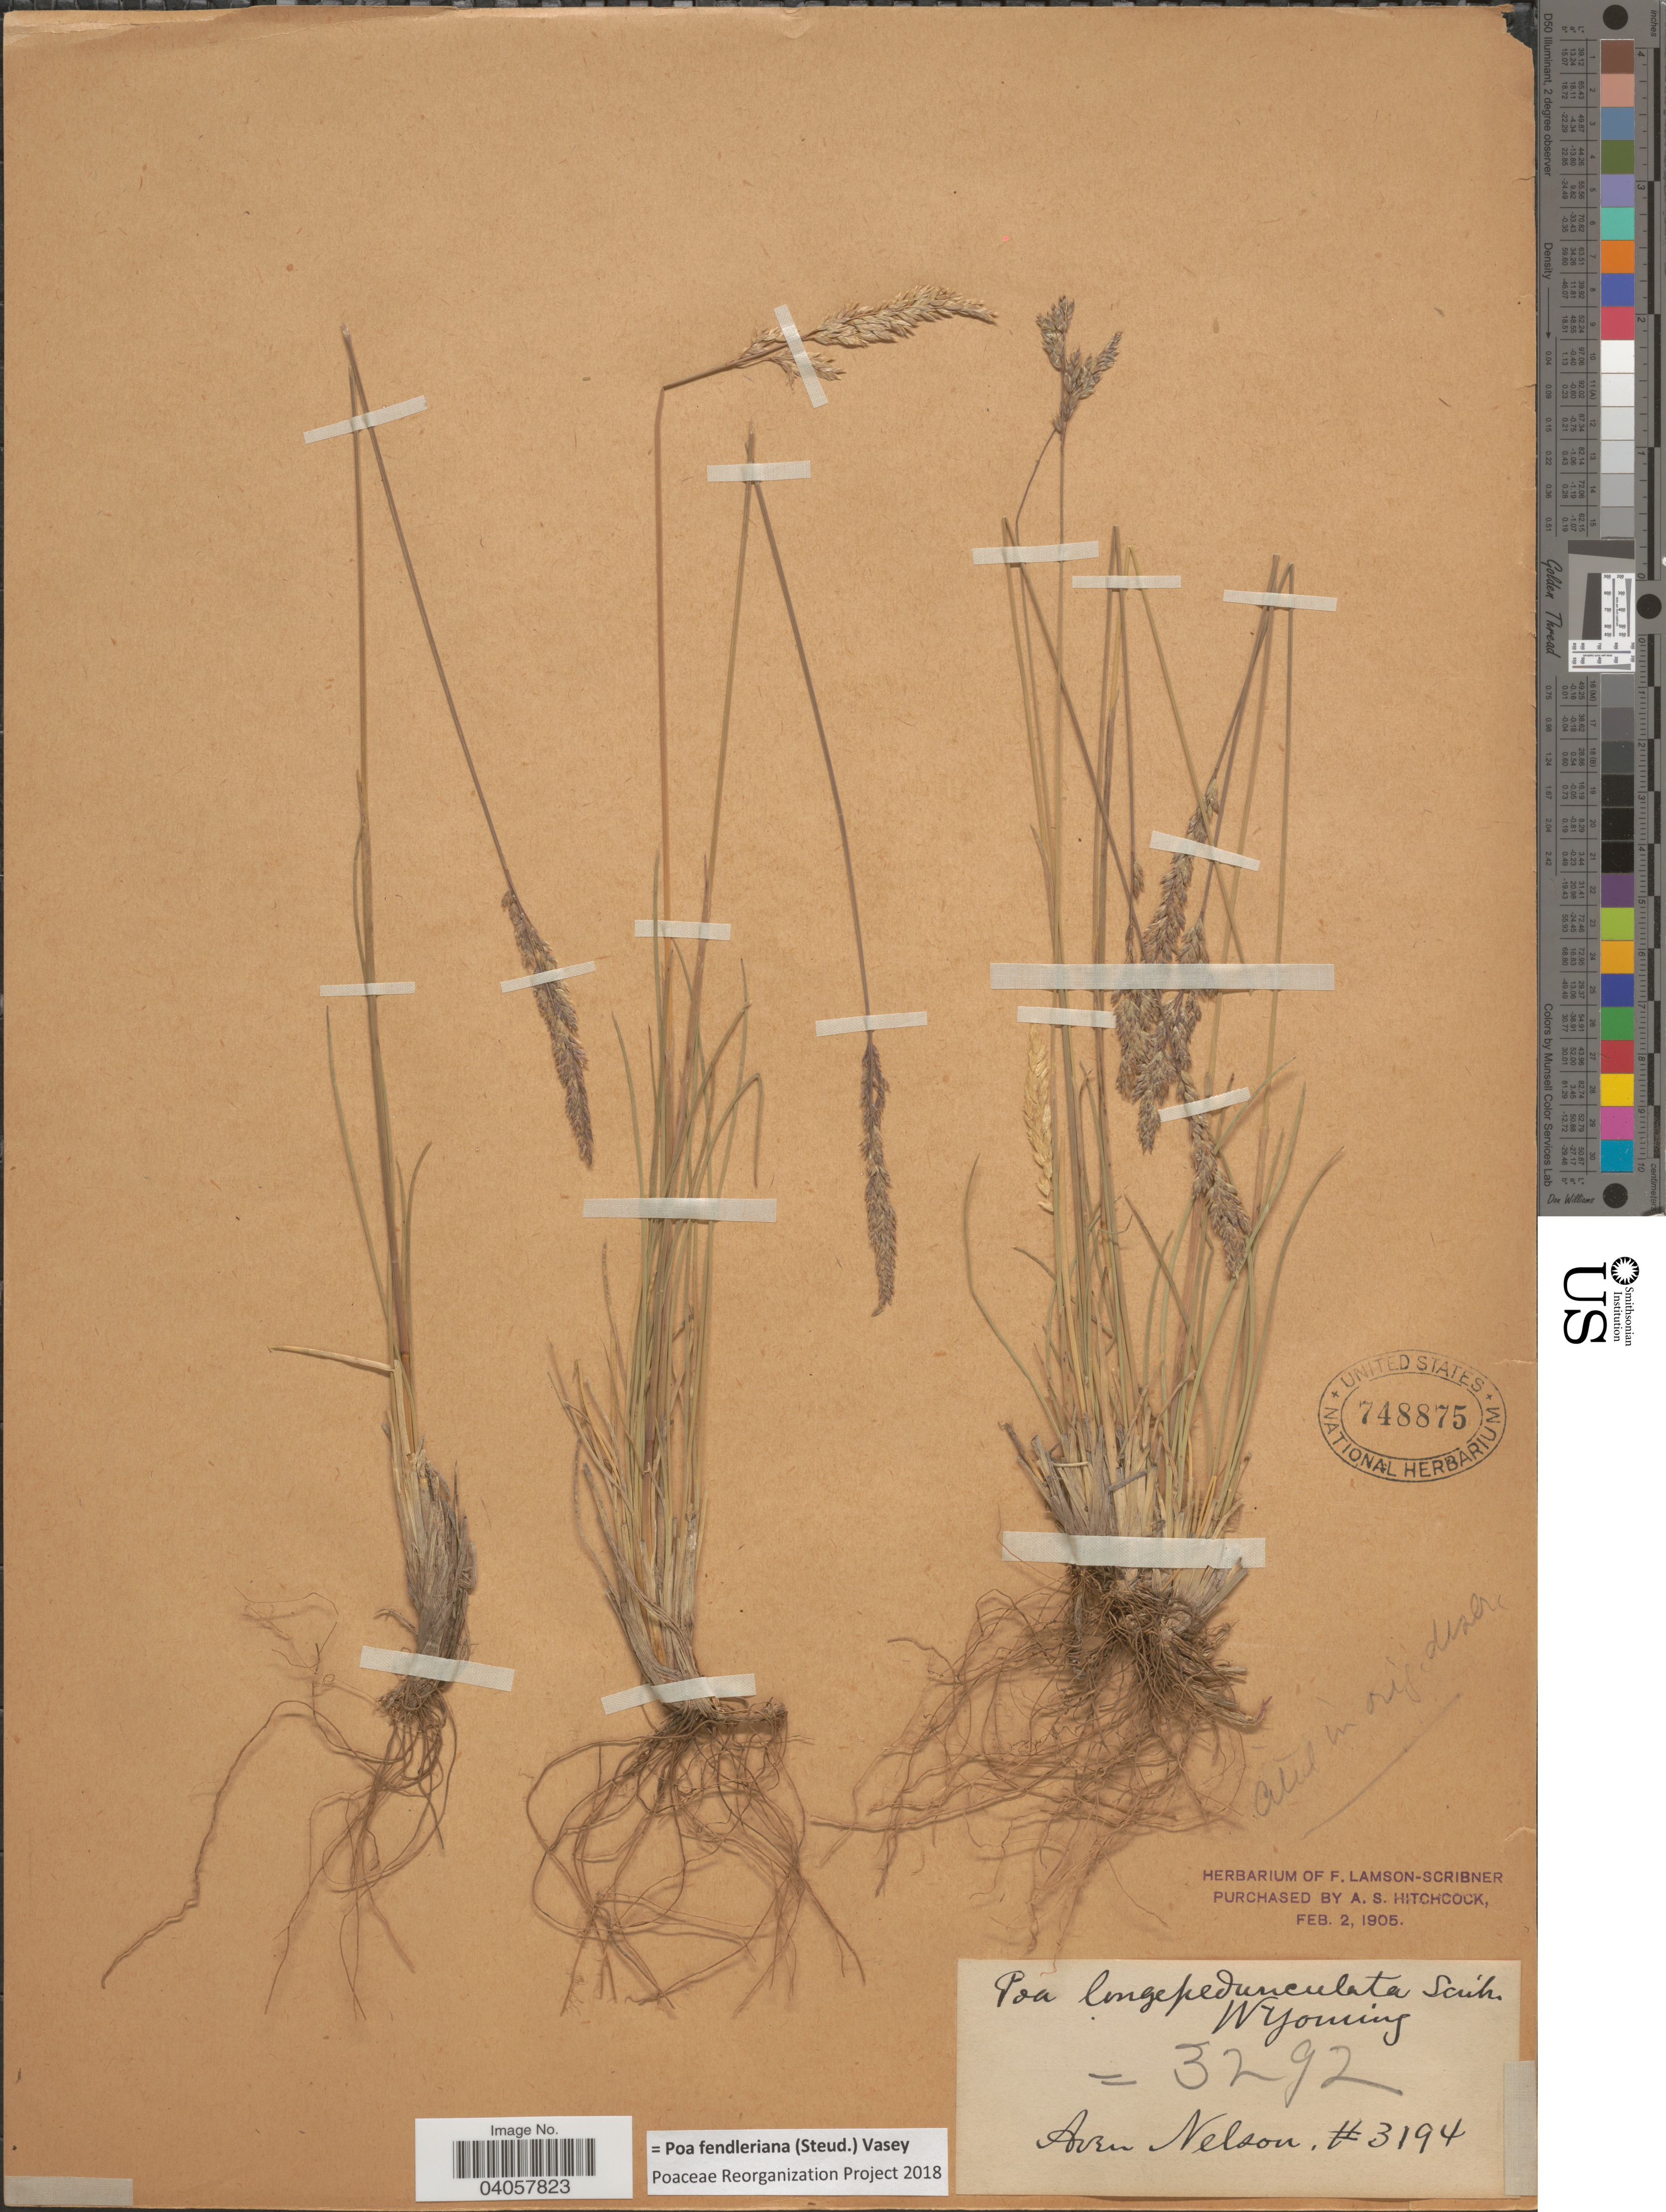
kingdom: Plantae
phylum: Tracheophyta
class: Liliopsida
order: Poales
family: Poaceae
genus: Poa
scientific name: Poa fendleriana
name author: (Steud.) Vasey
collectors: A. Nelson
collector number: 3194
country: United States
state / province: Wyoming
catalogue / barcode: US 748875